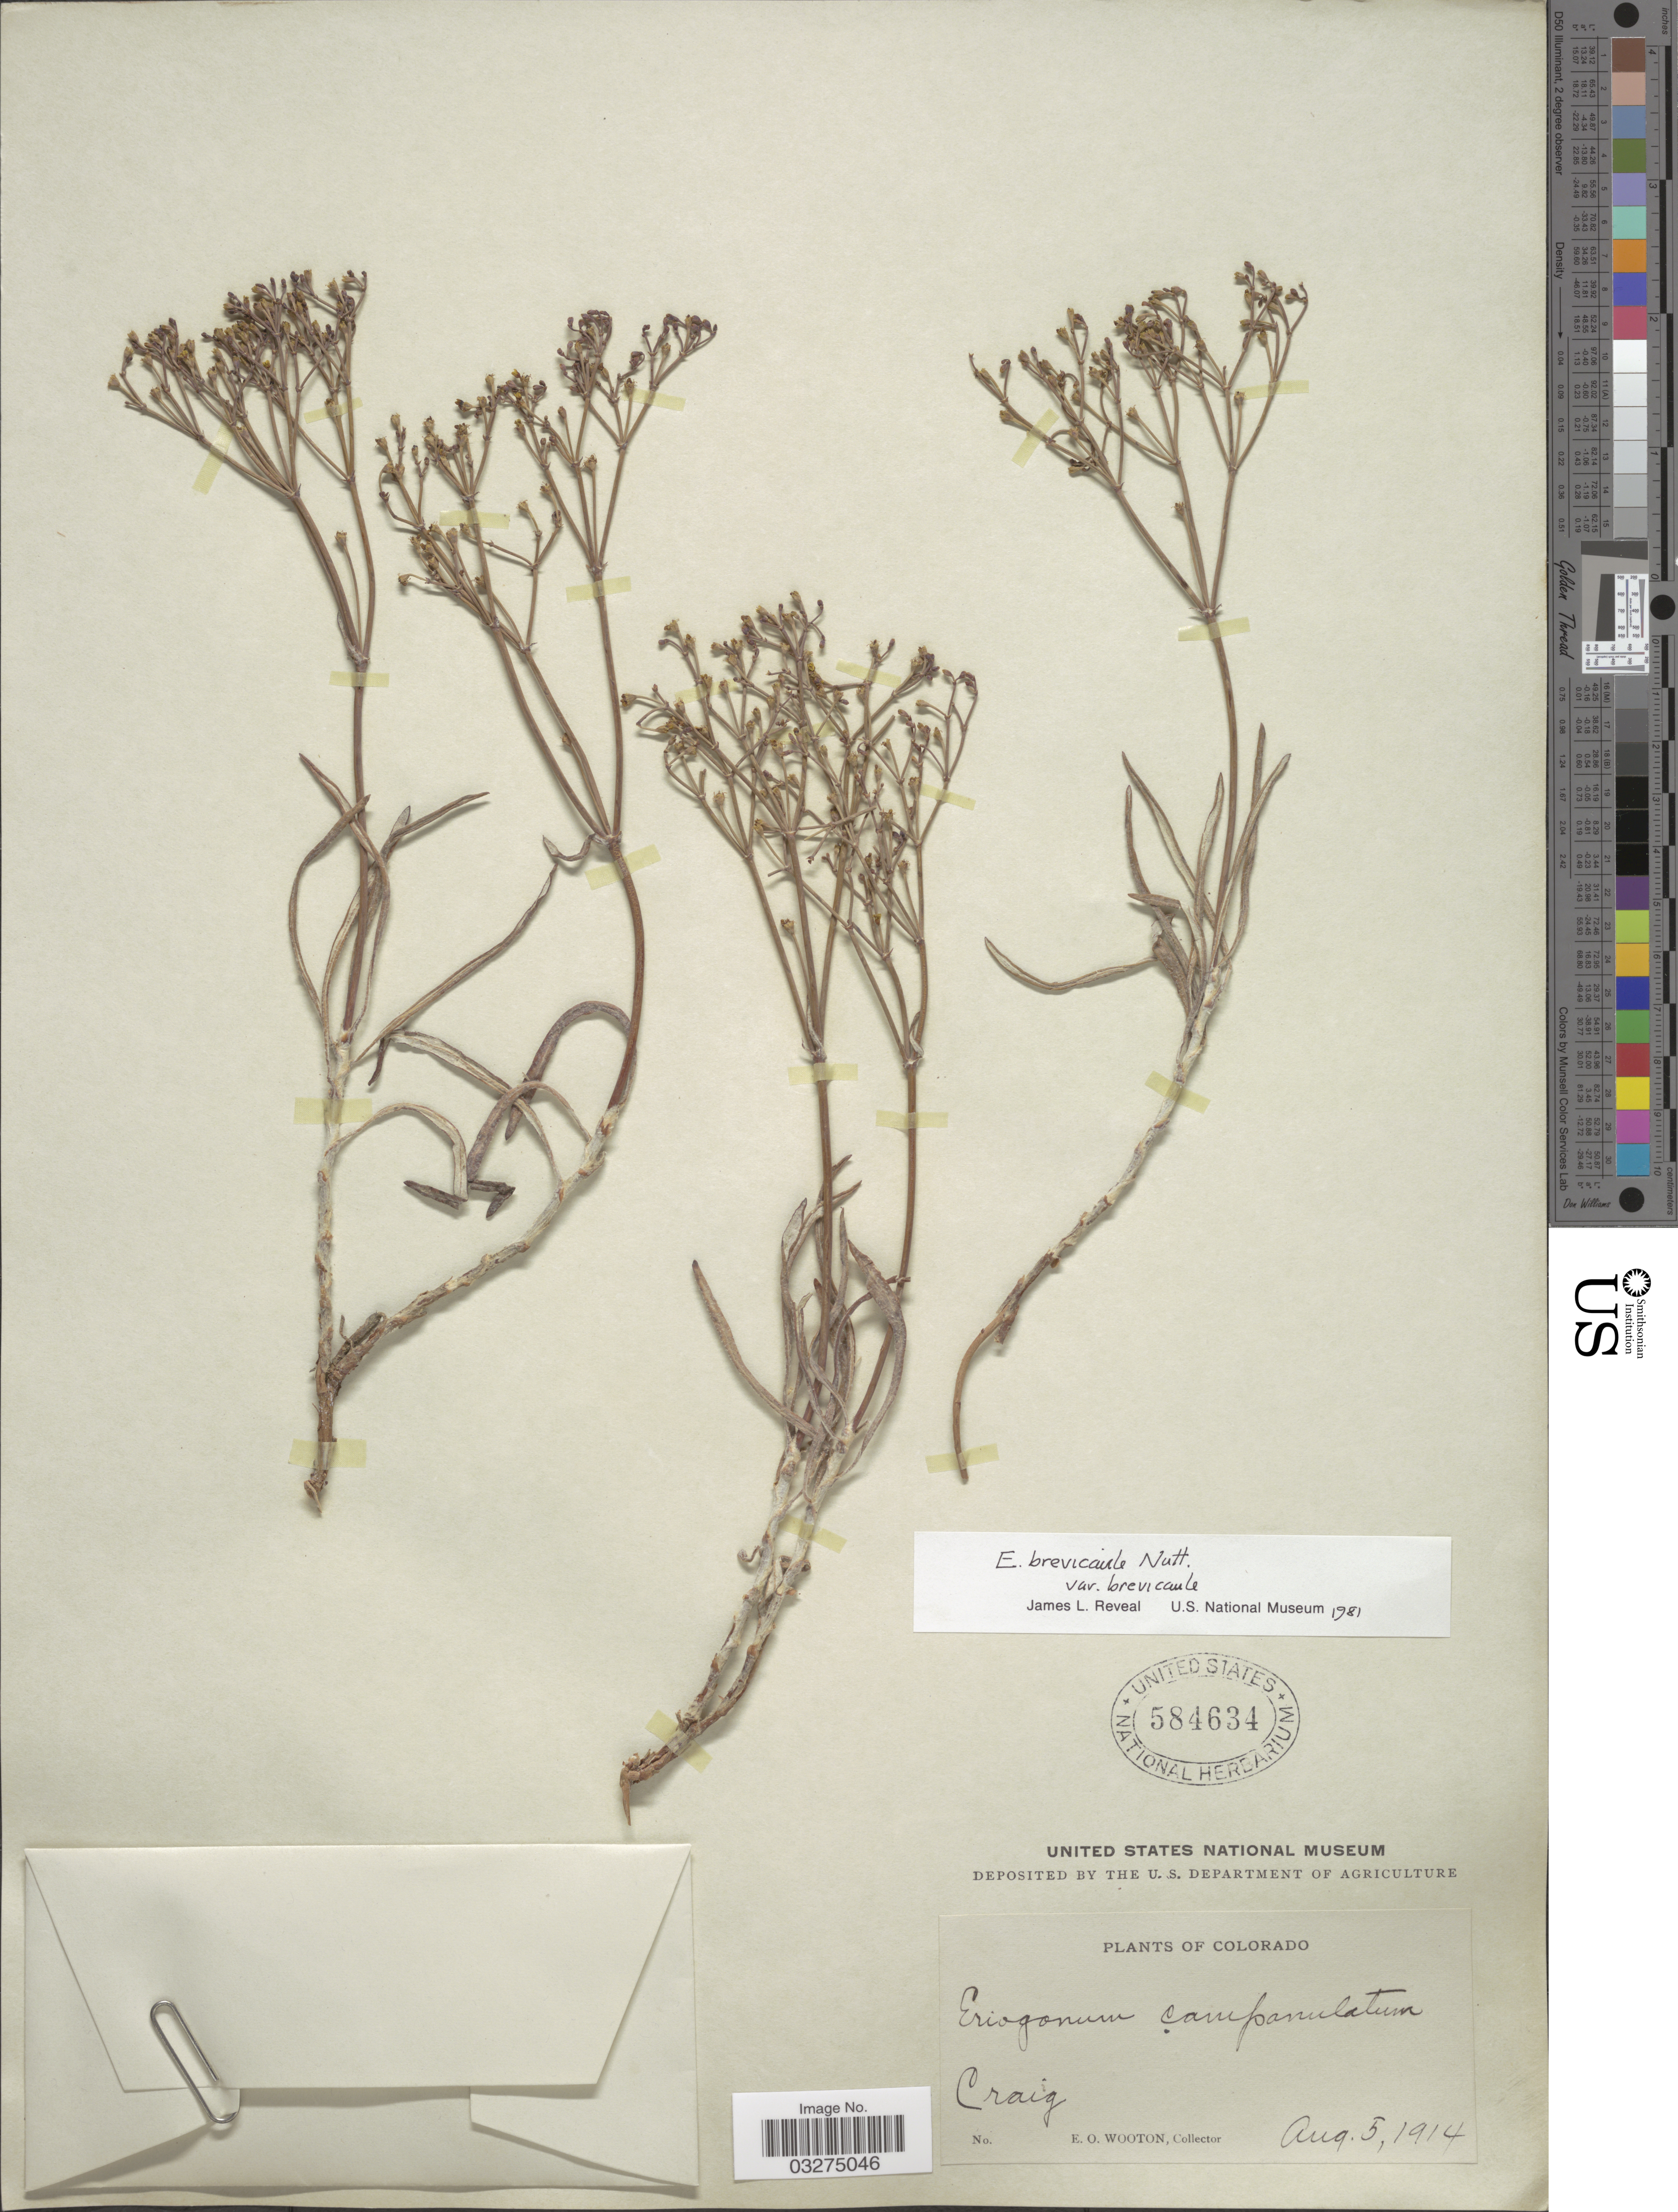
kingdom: Plantae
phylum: Tracheophyta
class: Magnoliopsida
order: Caryophyllales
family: Polygonaceae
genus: Eriogonum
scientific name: Eriogonum brevicaule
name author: Nutt.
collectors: E. O. Wooton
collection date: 1914-08-05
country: United States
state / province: Colorado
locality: Craig.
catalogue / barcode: US 584634